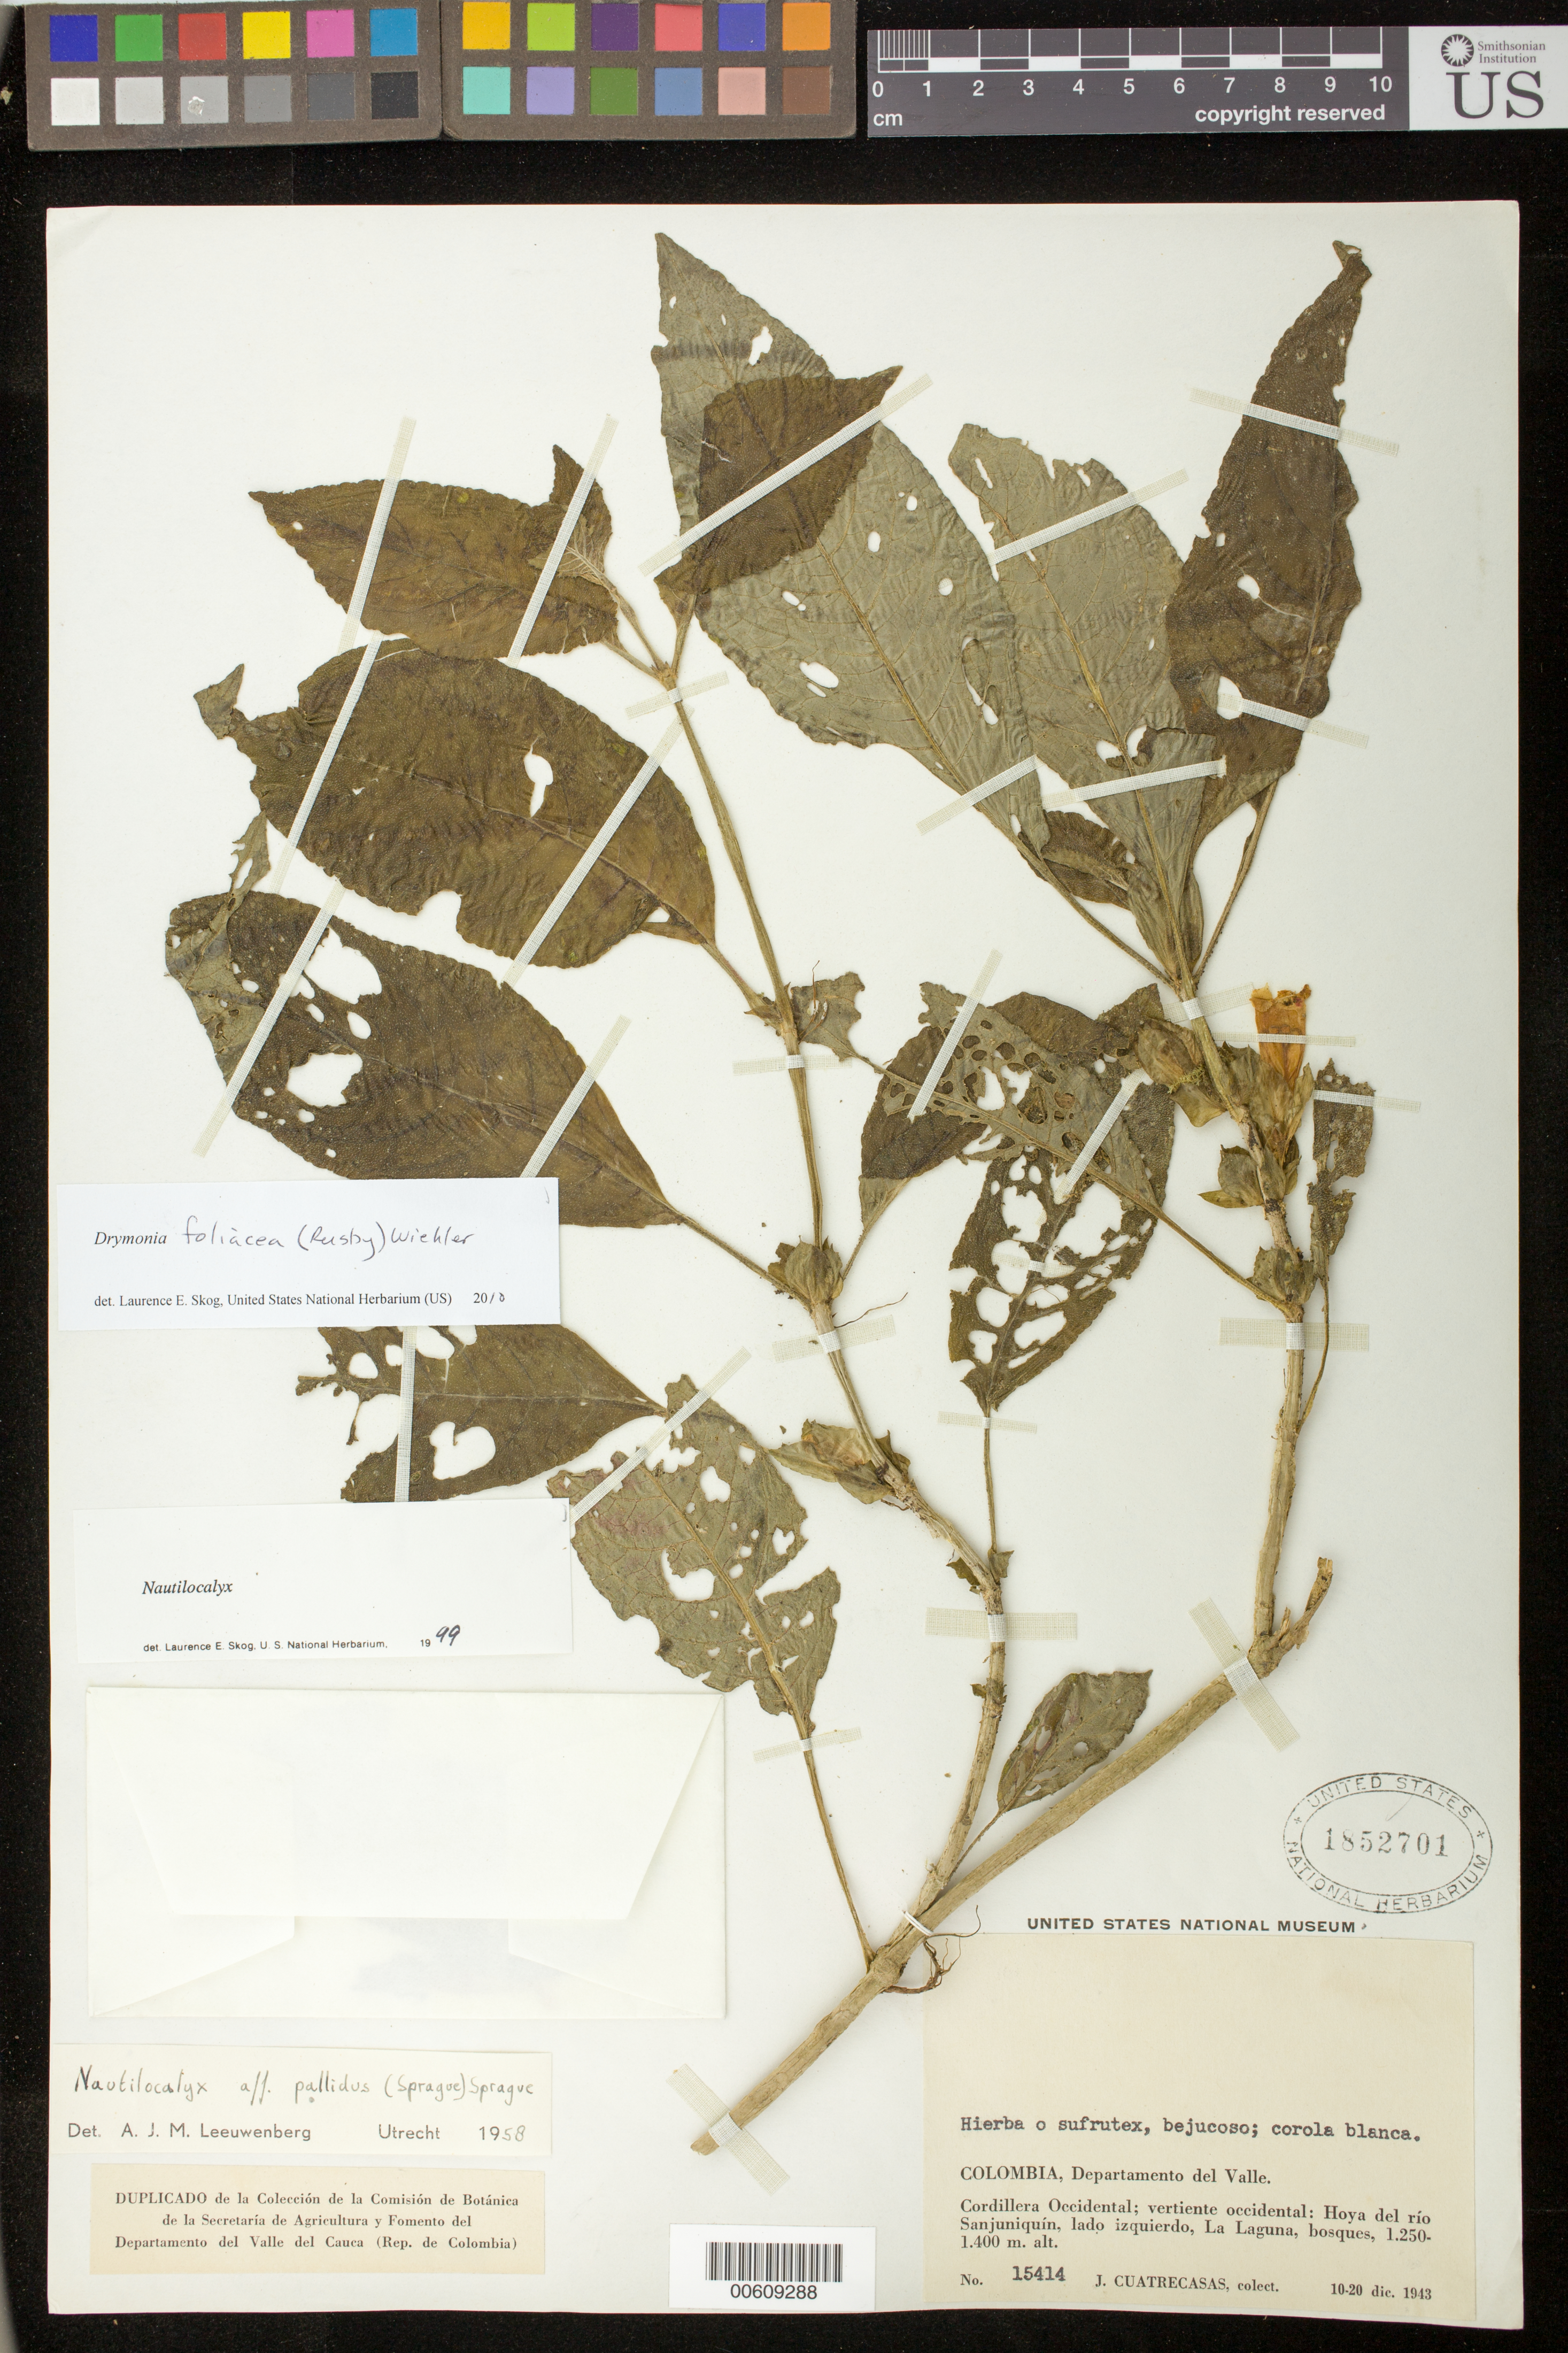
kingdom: Plantae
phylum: Tracheophyta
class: Magnoliopsida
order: Lamiales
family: Gesneriaceae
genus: Drymonia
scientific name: Drymonia foliacea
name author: (Rusby) Wiehler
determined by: Skog, Laurence E.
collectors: J. Cuatrecasas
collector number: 15414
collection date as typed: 10-20 Dec 1943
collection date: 1943-12-10/1943-12-20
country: Colombia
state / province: Valle del Cauca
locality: Cordillera Oriental; vertiente occidental: Hoya del río Sanjuniquín, lado izquerdo, La Laguna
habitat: Bosques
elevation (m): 1250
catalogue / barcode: US 1852701